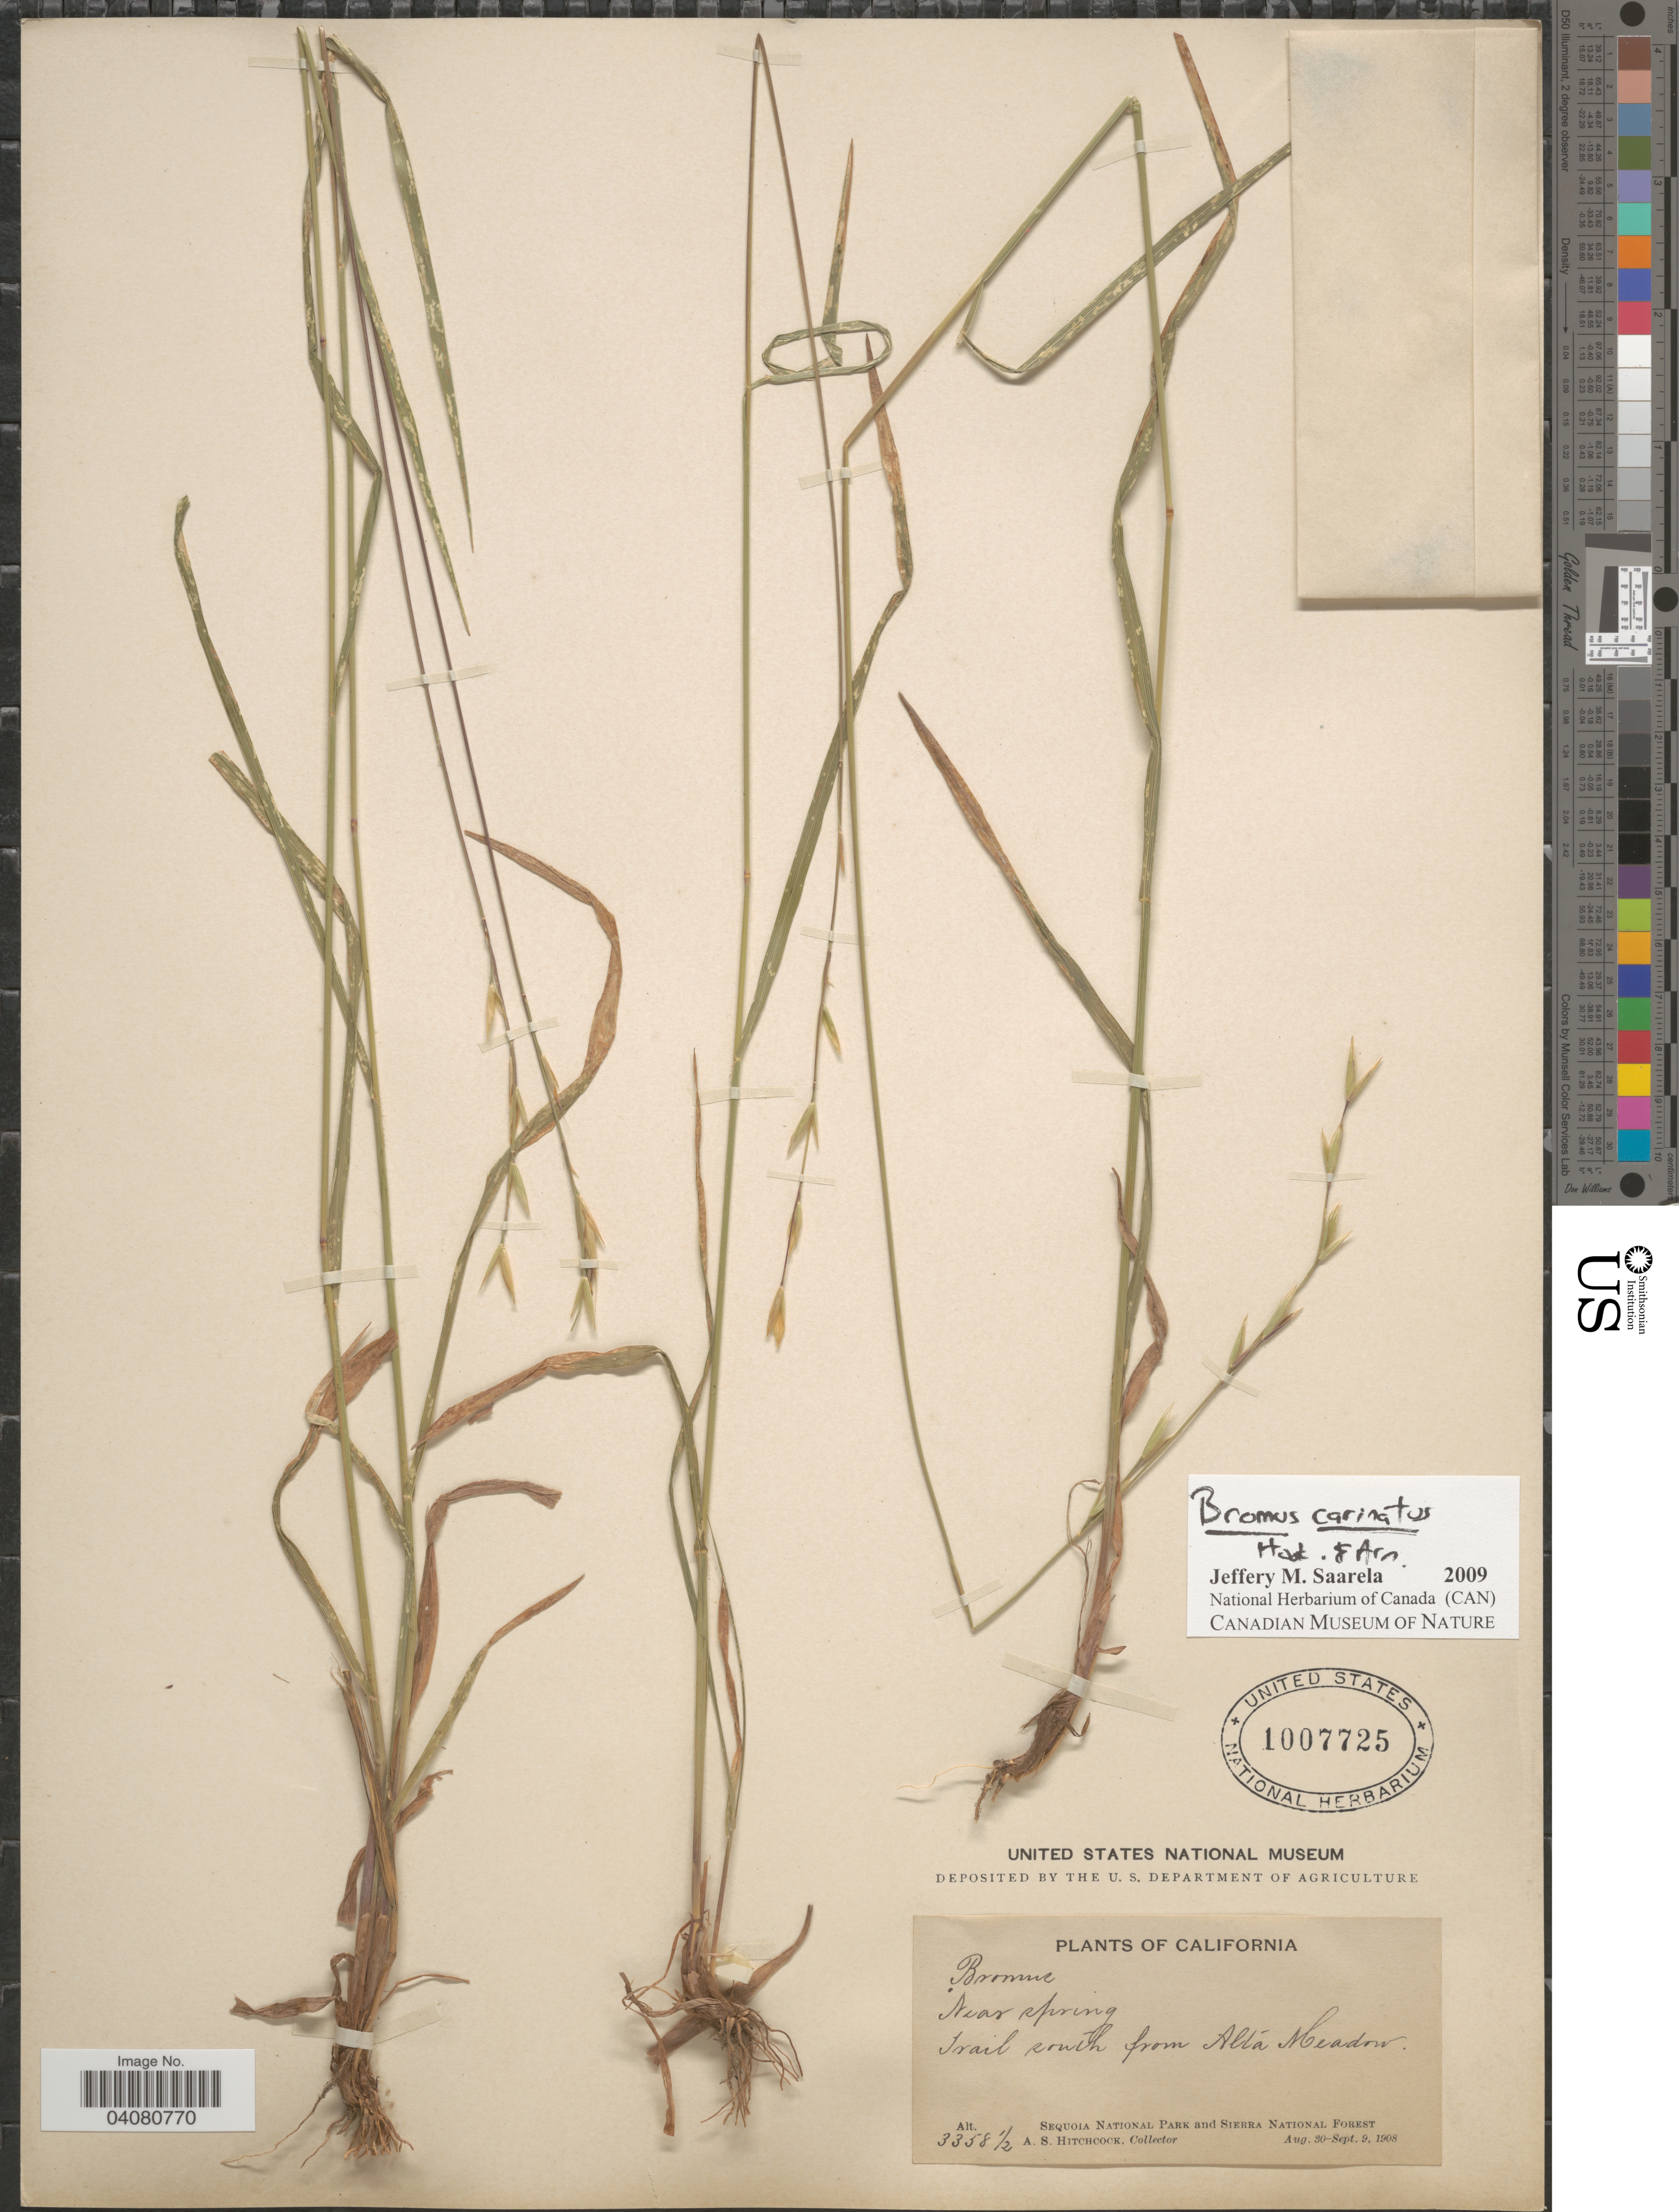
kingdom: Plantae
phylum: Tracheophyta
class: Liliopsida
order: Poales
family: Poaceae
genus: Bromus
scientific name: Bromus carinatus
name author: Hook. & Arn.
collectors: A. S. Hitchcock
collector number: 3358½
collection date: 1908-08-30/1908-09-09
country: United States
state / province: California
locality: Near spring. Trail south from Alta Meadow. Sequoia National Park and Sierra National Forest.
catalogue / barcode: US 1007725